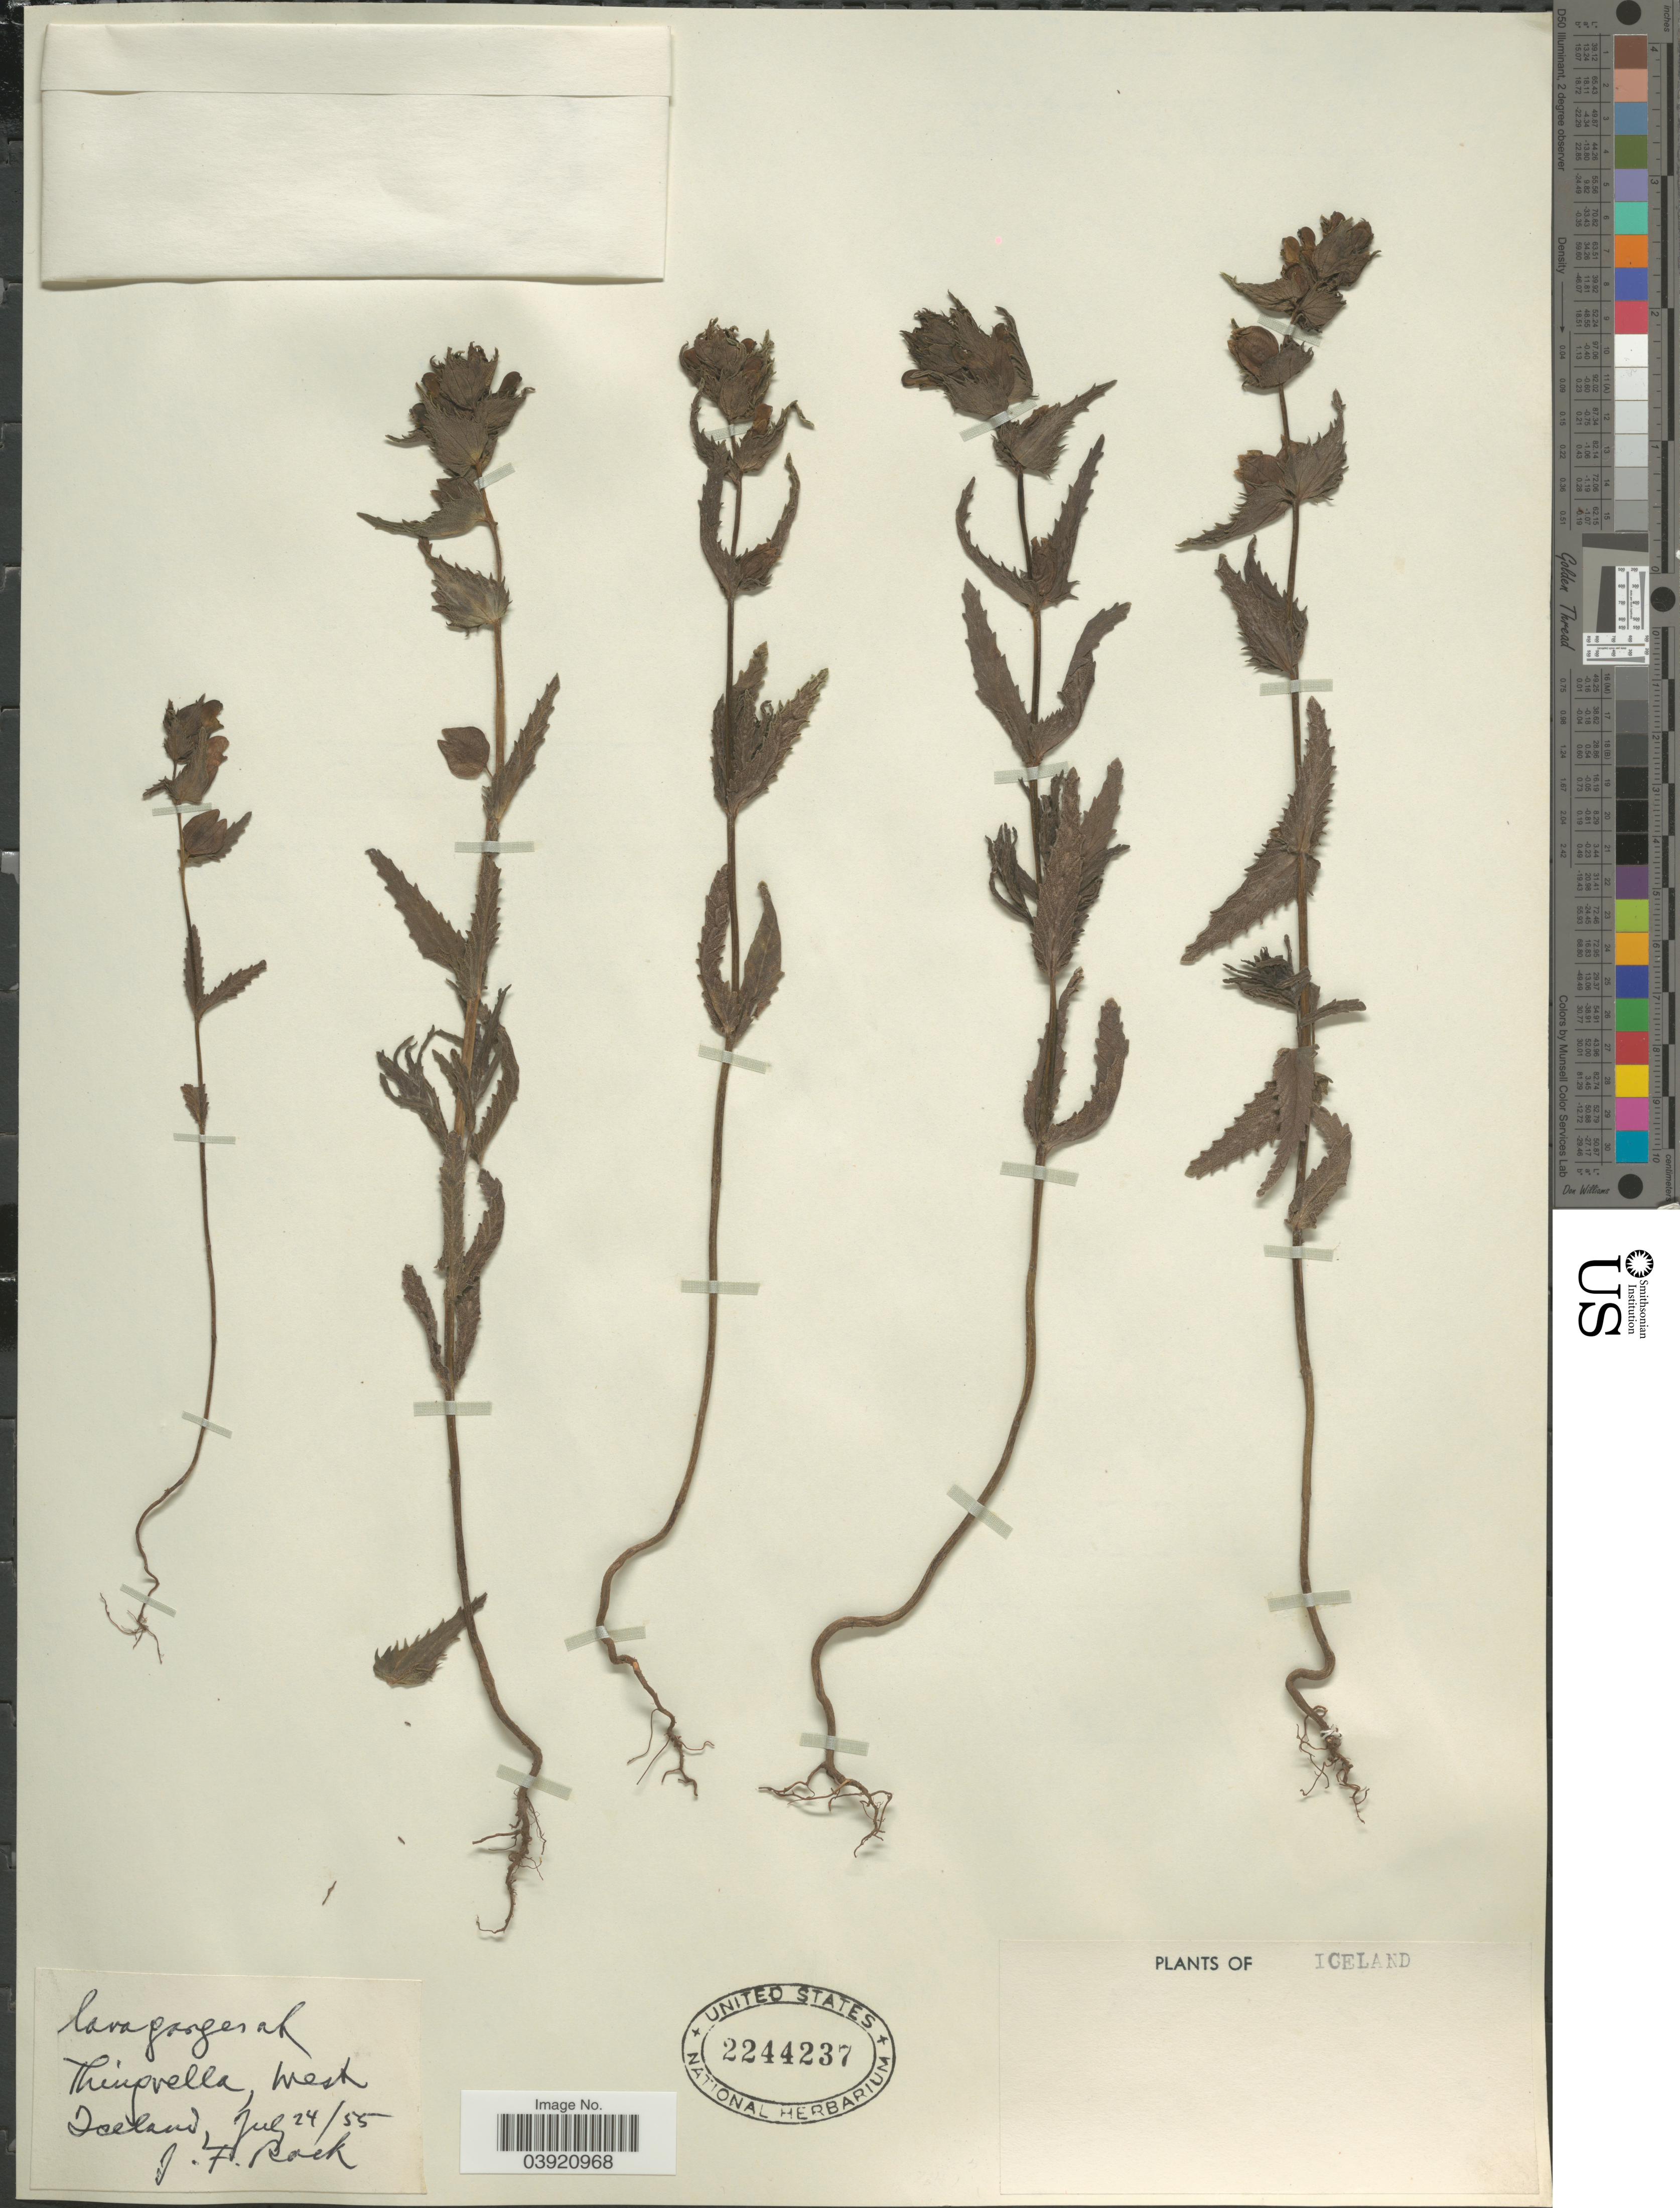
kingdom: Plantae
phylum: Tracheophyta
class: Magnoliopsida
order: Lamiales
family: Orobanchaceae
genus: Rhinanthus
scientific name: Rhinanthus major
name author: L.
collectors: J. Rock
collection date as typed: Transcribed d/m/y: 24/7/55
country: Iceland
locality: Thingvellir, West Iceland.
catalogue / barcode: US 2244237